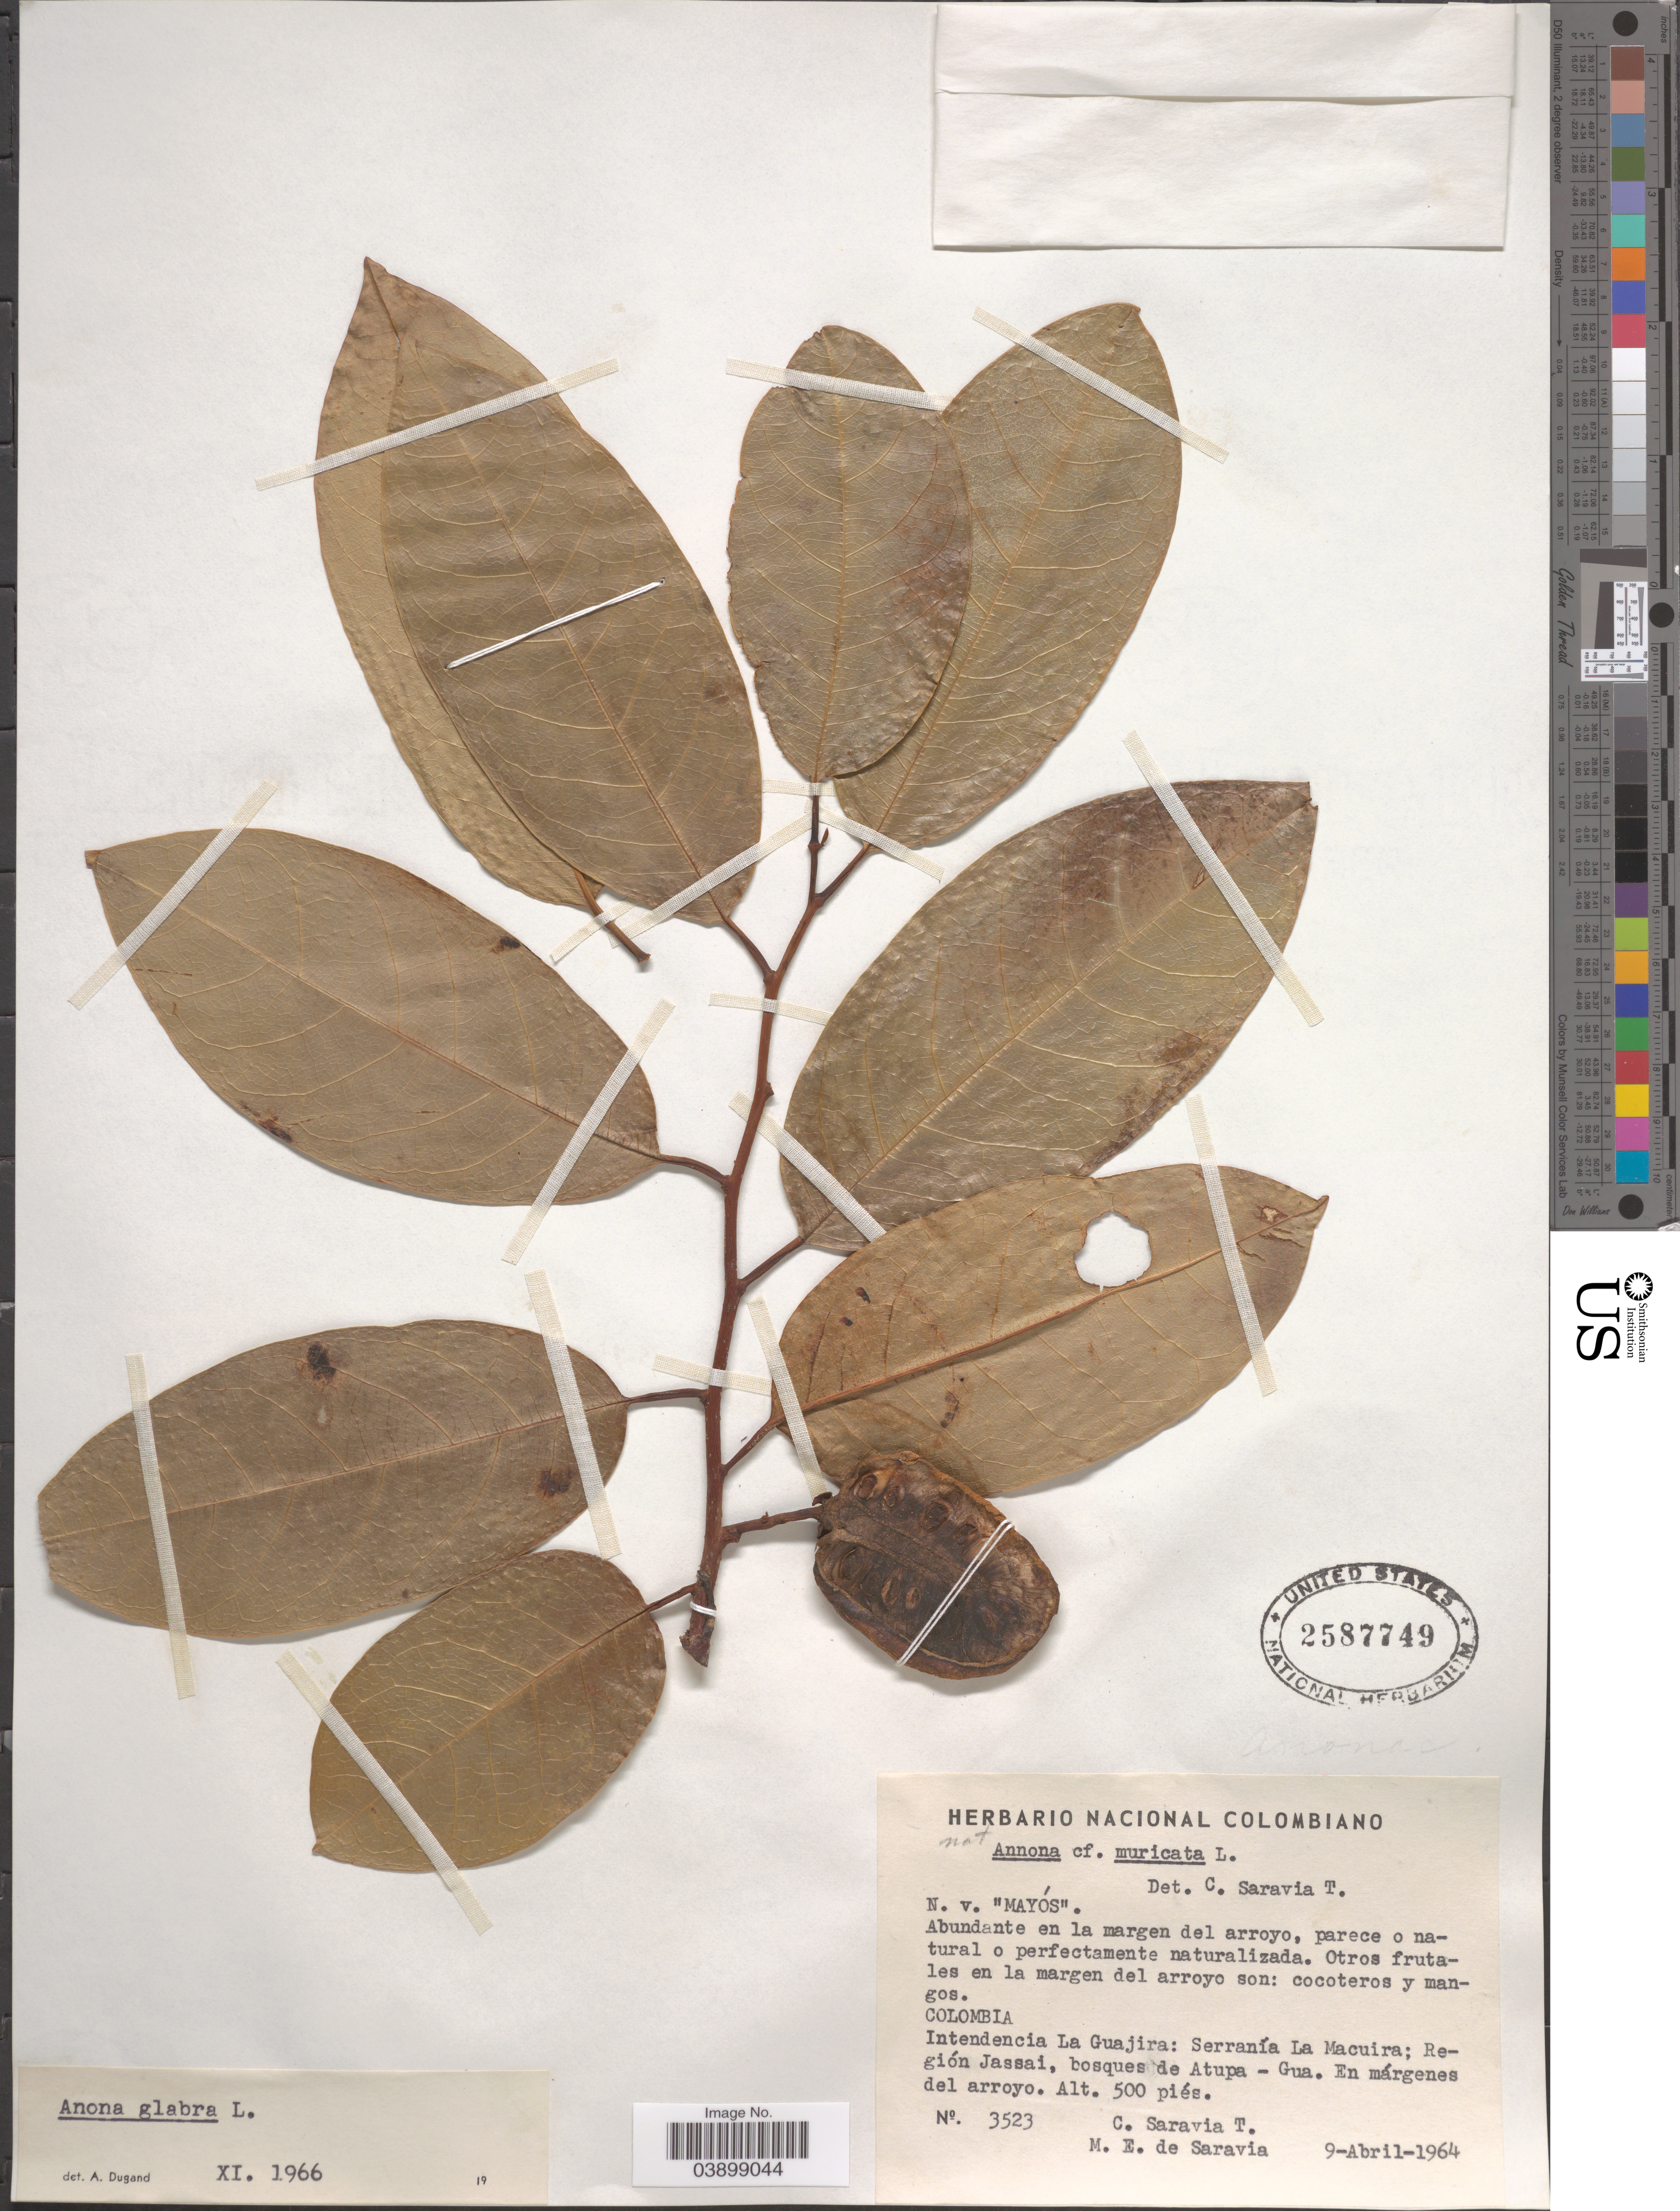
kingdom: Plantae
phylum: Tracheophyta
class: Magnoliopsida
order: Magnoliales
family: Annonaceae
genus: Annona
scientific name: Annona glabra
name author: L.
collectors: C. Saravia T. & M. de Saravia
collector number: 3523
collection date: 1964-04-09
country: Colombia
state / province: La Guajira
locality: Intendencia La Guajira: Serranía Las Macuira; Región Jassai, bosques de Atupa-Gua.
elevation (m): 152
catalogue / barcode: US 2587749